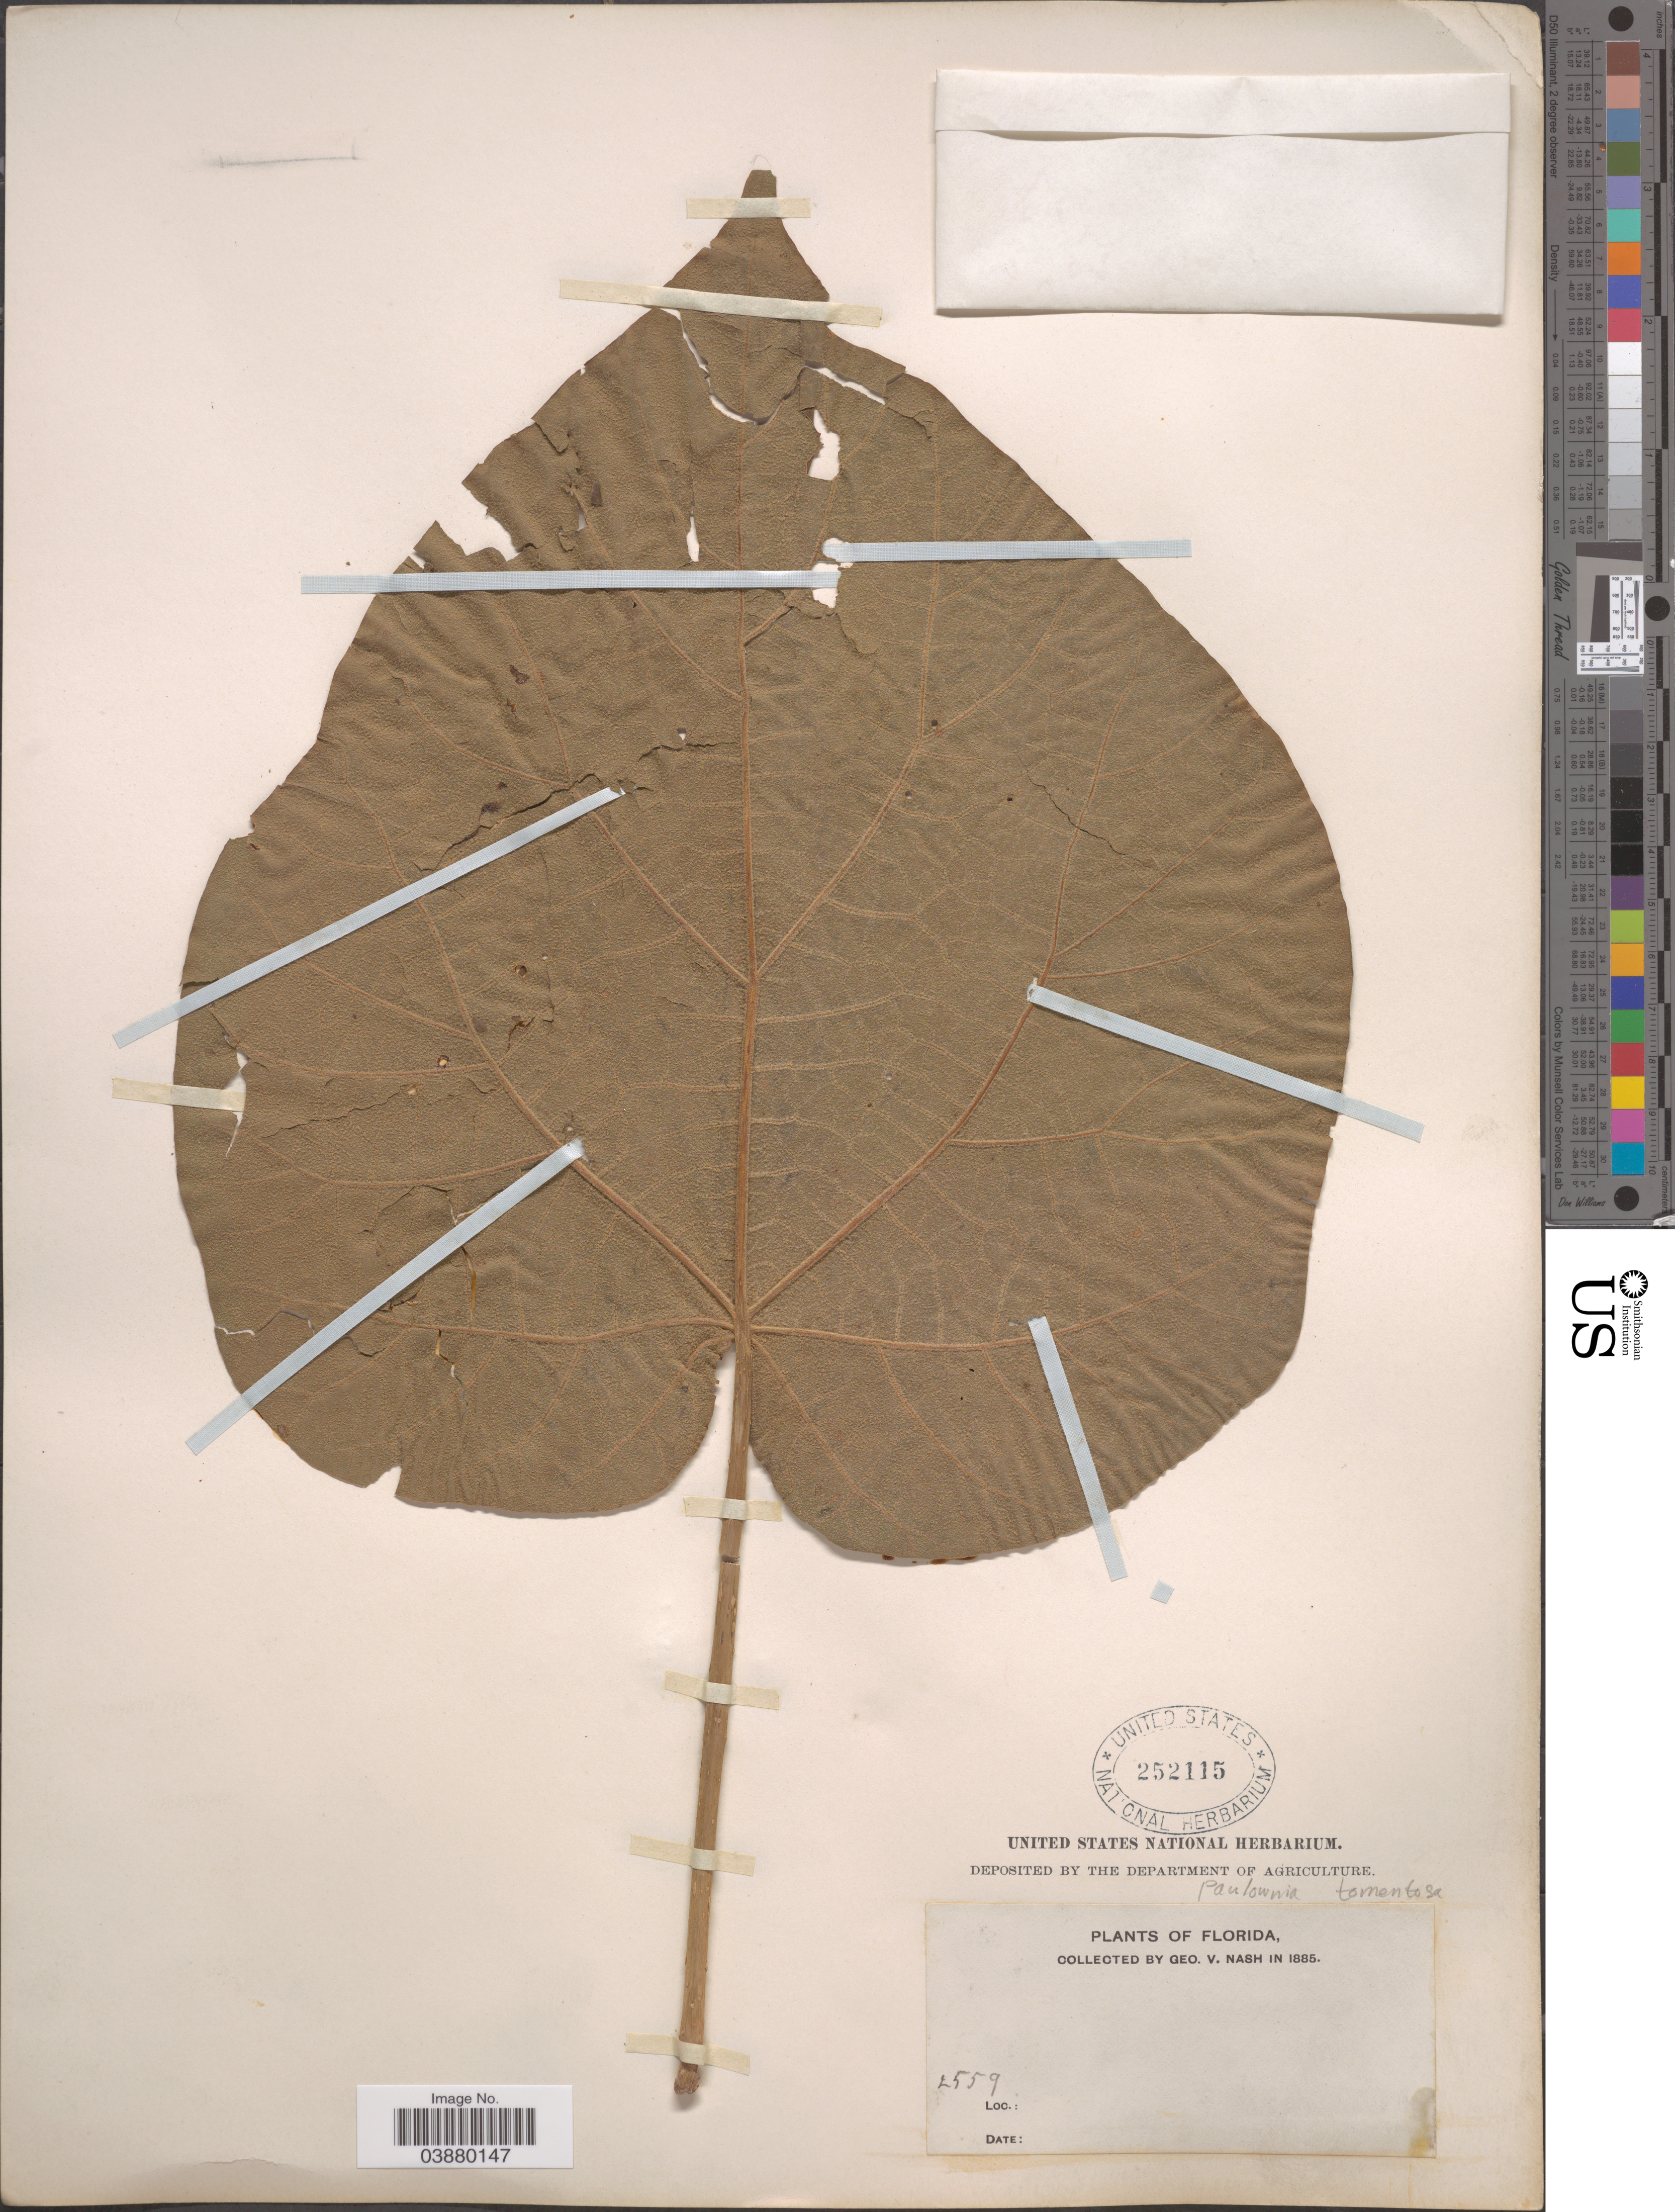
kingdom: Plantae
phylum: Tracheophyta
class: Magnoliopsida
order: Lamiales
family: Paulowniaceae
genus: Paulownia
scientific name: Paulownia tomentosa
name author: (Thunb.) Siebold & Zucc. ex Steud.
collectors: G. V. Nash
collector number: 2559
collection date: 1885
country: United States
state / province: Florida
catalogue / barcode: US 252115